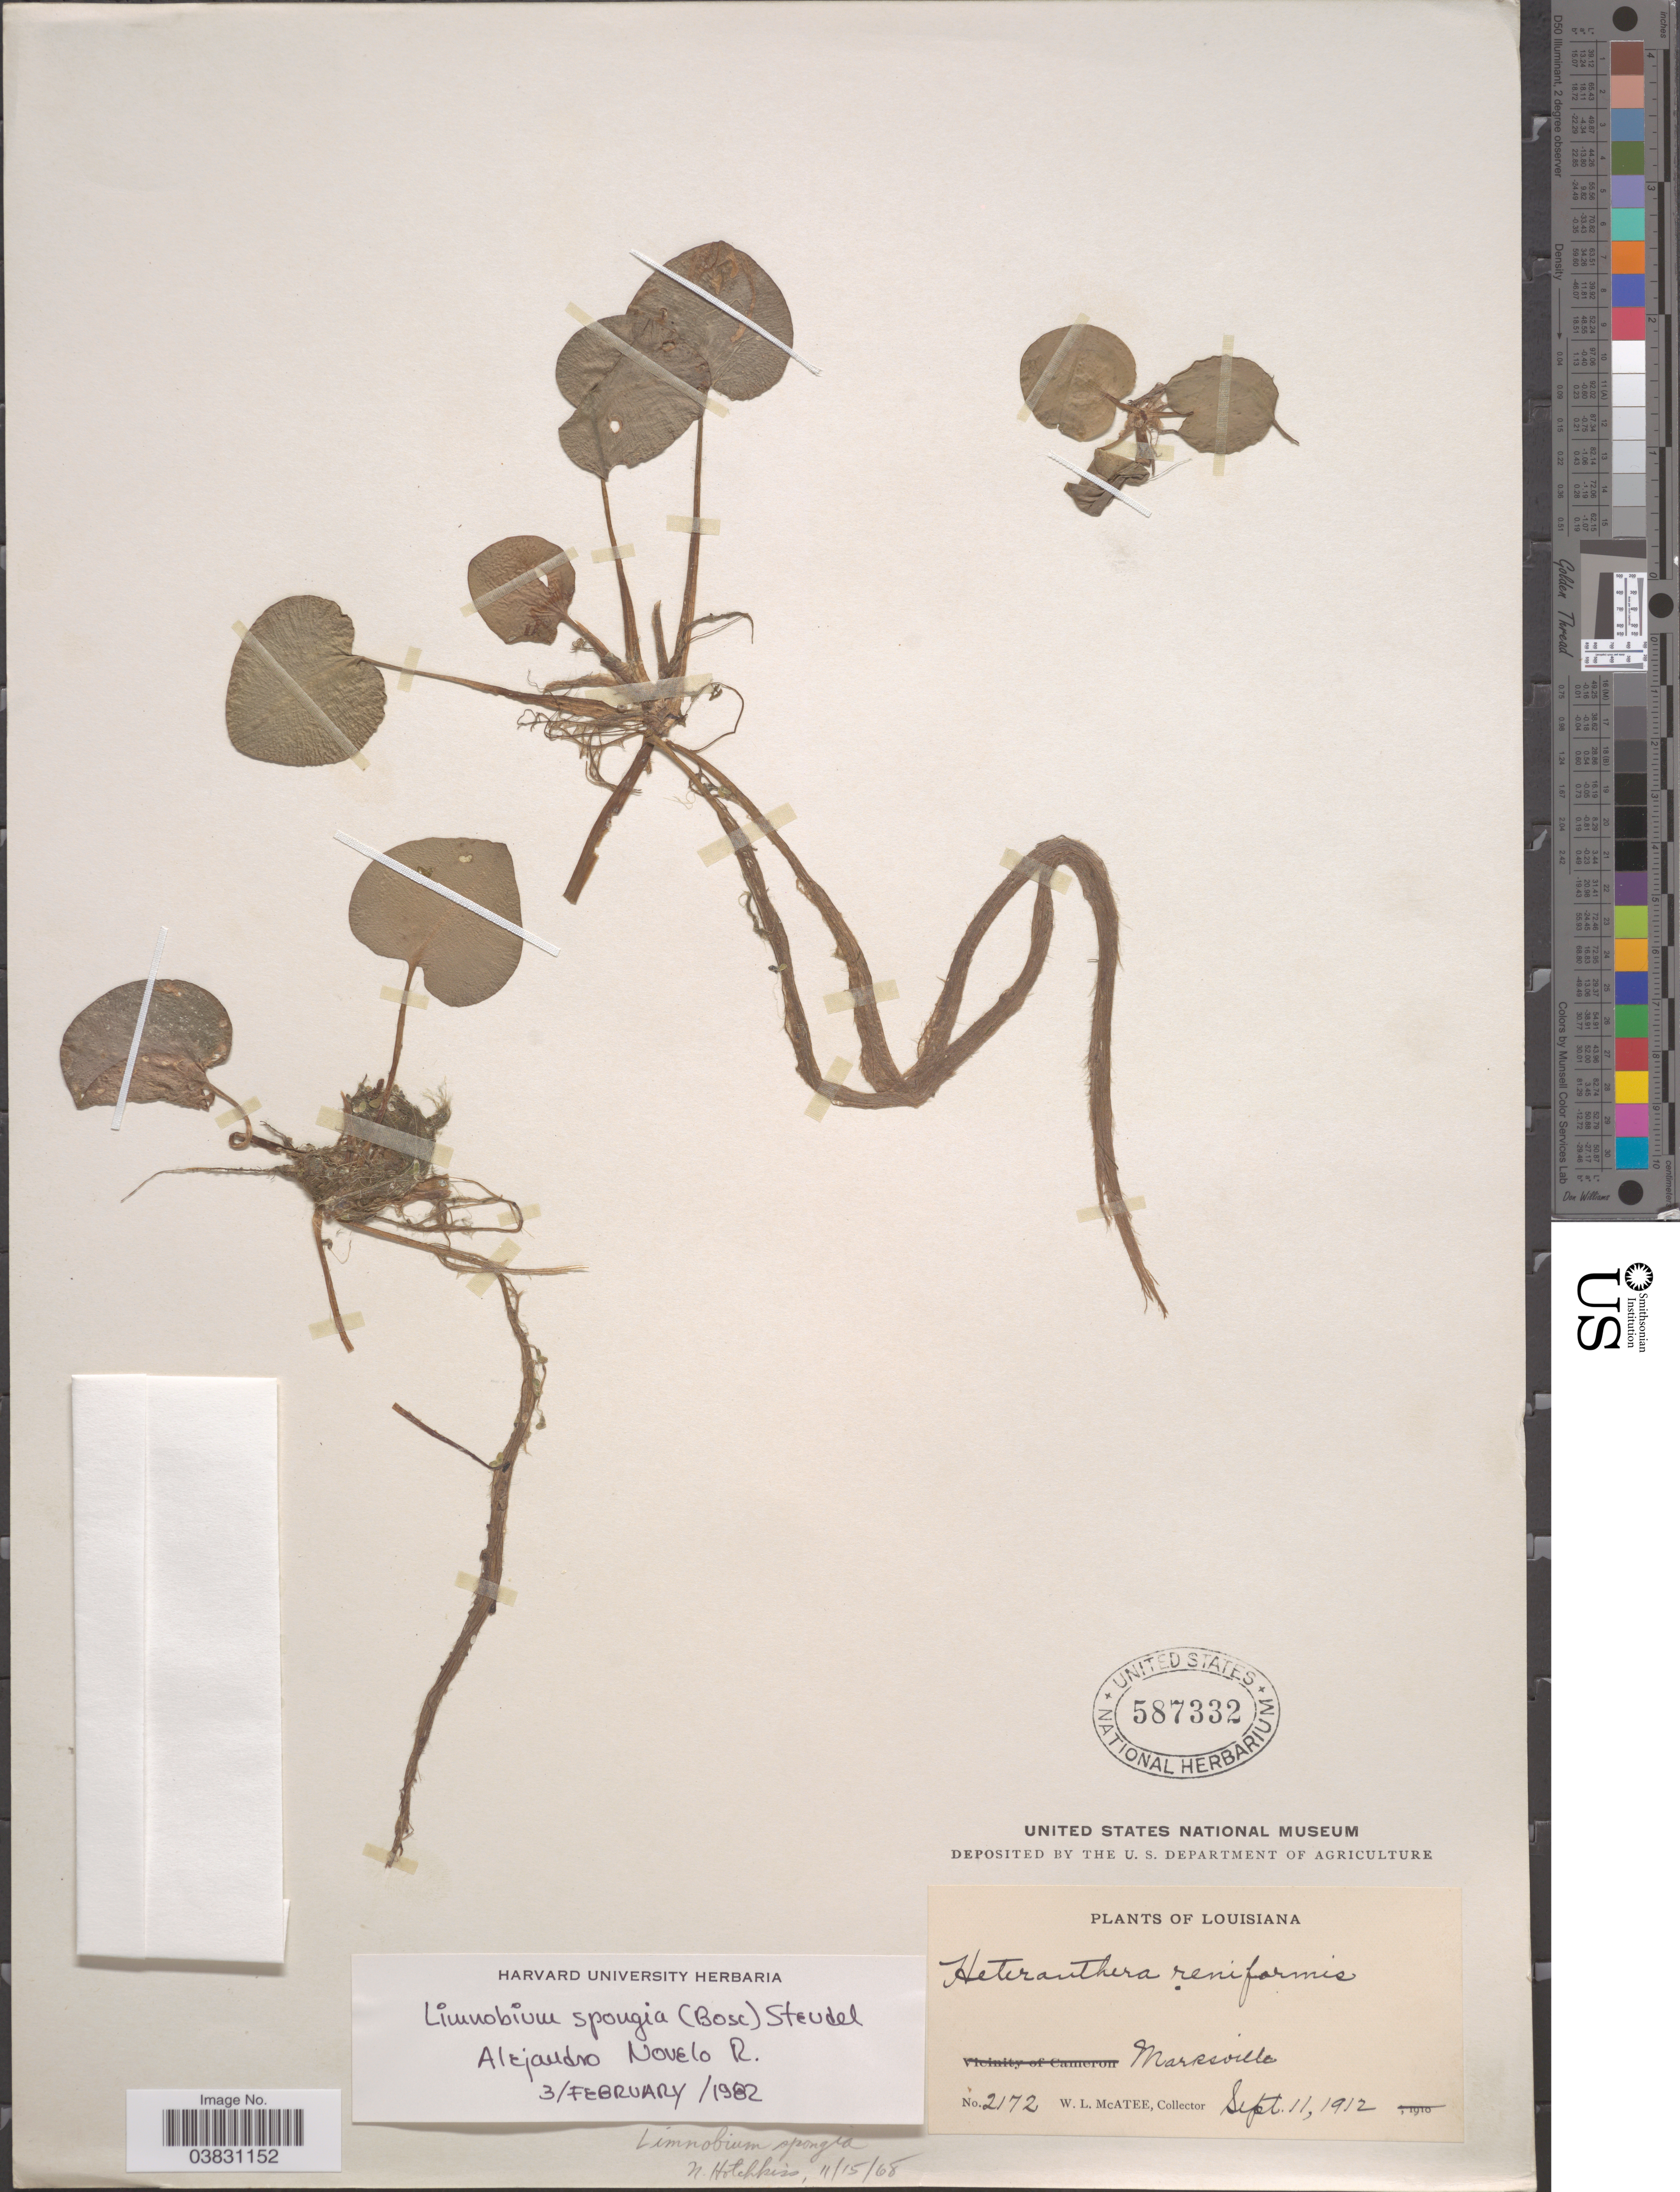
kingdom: Plantae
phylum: Tracheophyta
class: Liliopsida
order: Alismatales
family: Hydrocharitaceae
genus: Limnobium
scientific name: Limnobium spongia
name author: (Bosc) Rich. ex Steud.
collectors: W. McAtee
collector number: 2172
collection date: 1912-09-11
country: United States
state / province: Louisiana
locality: Marrsville.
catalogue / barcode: US 587332